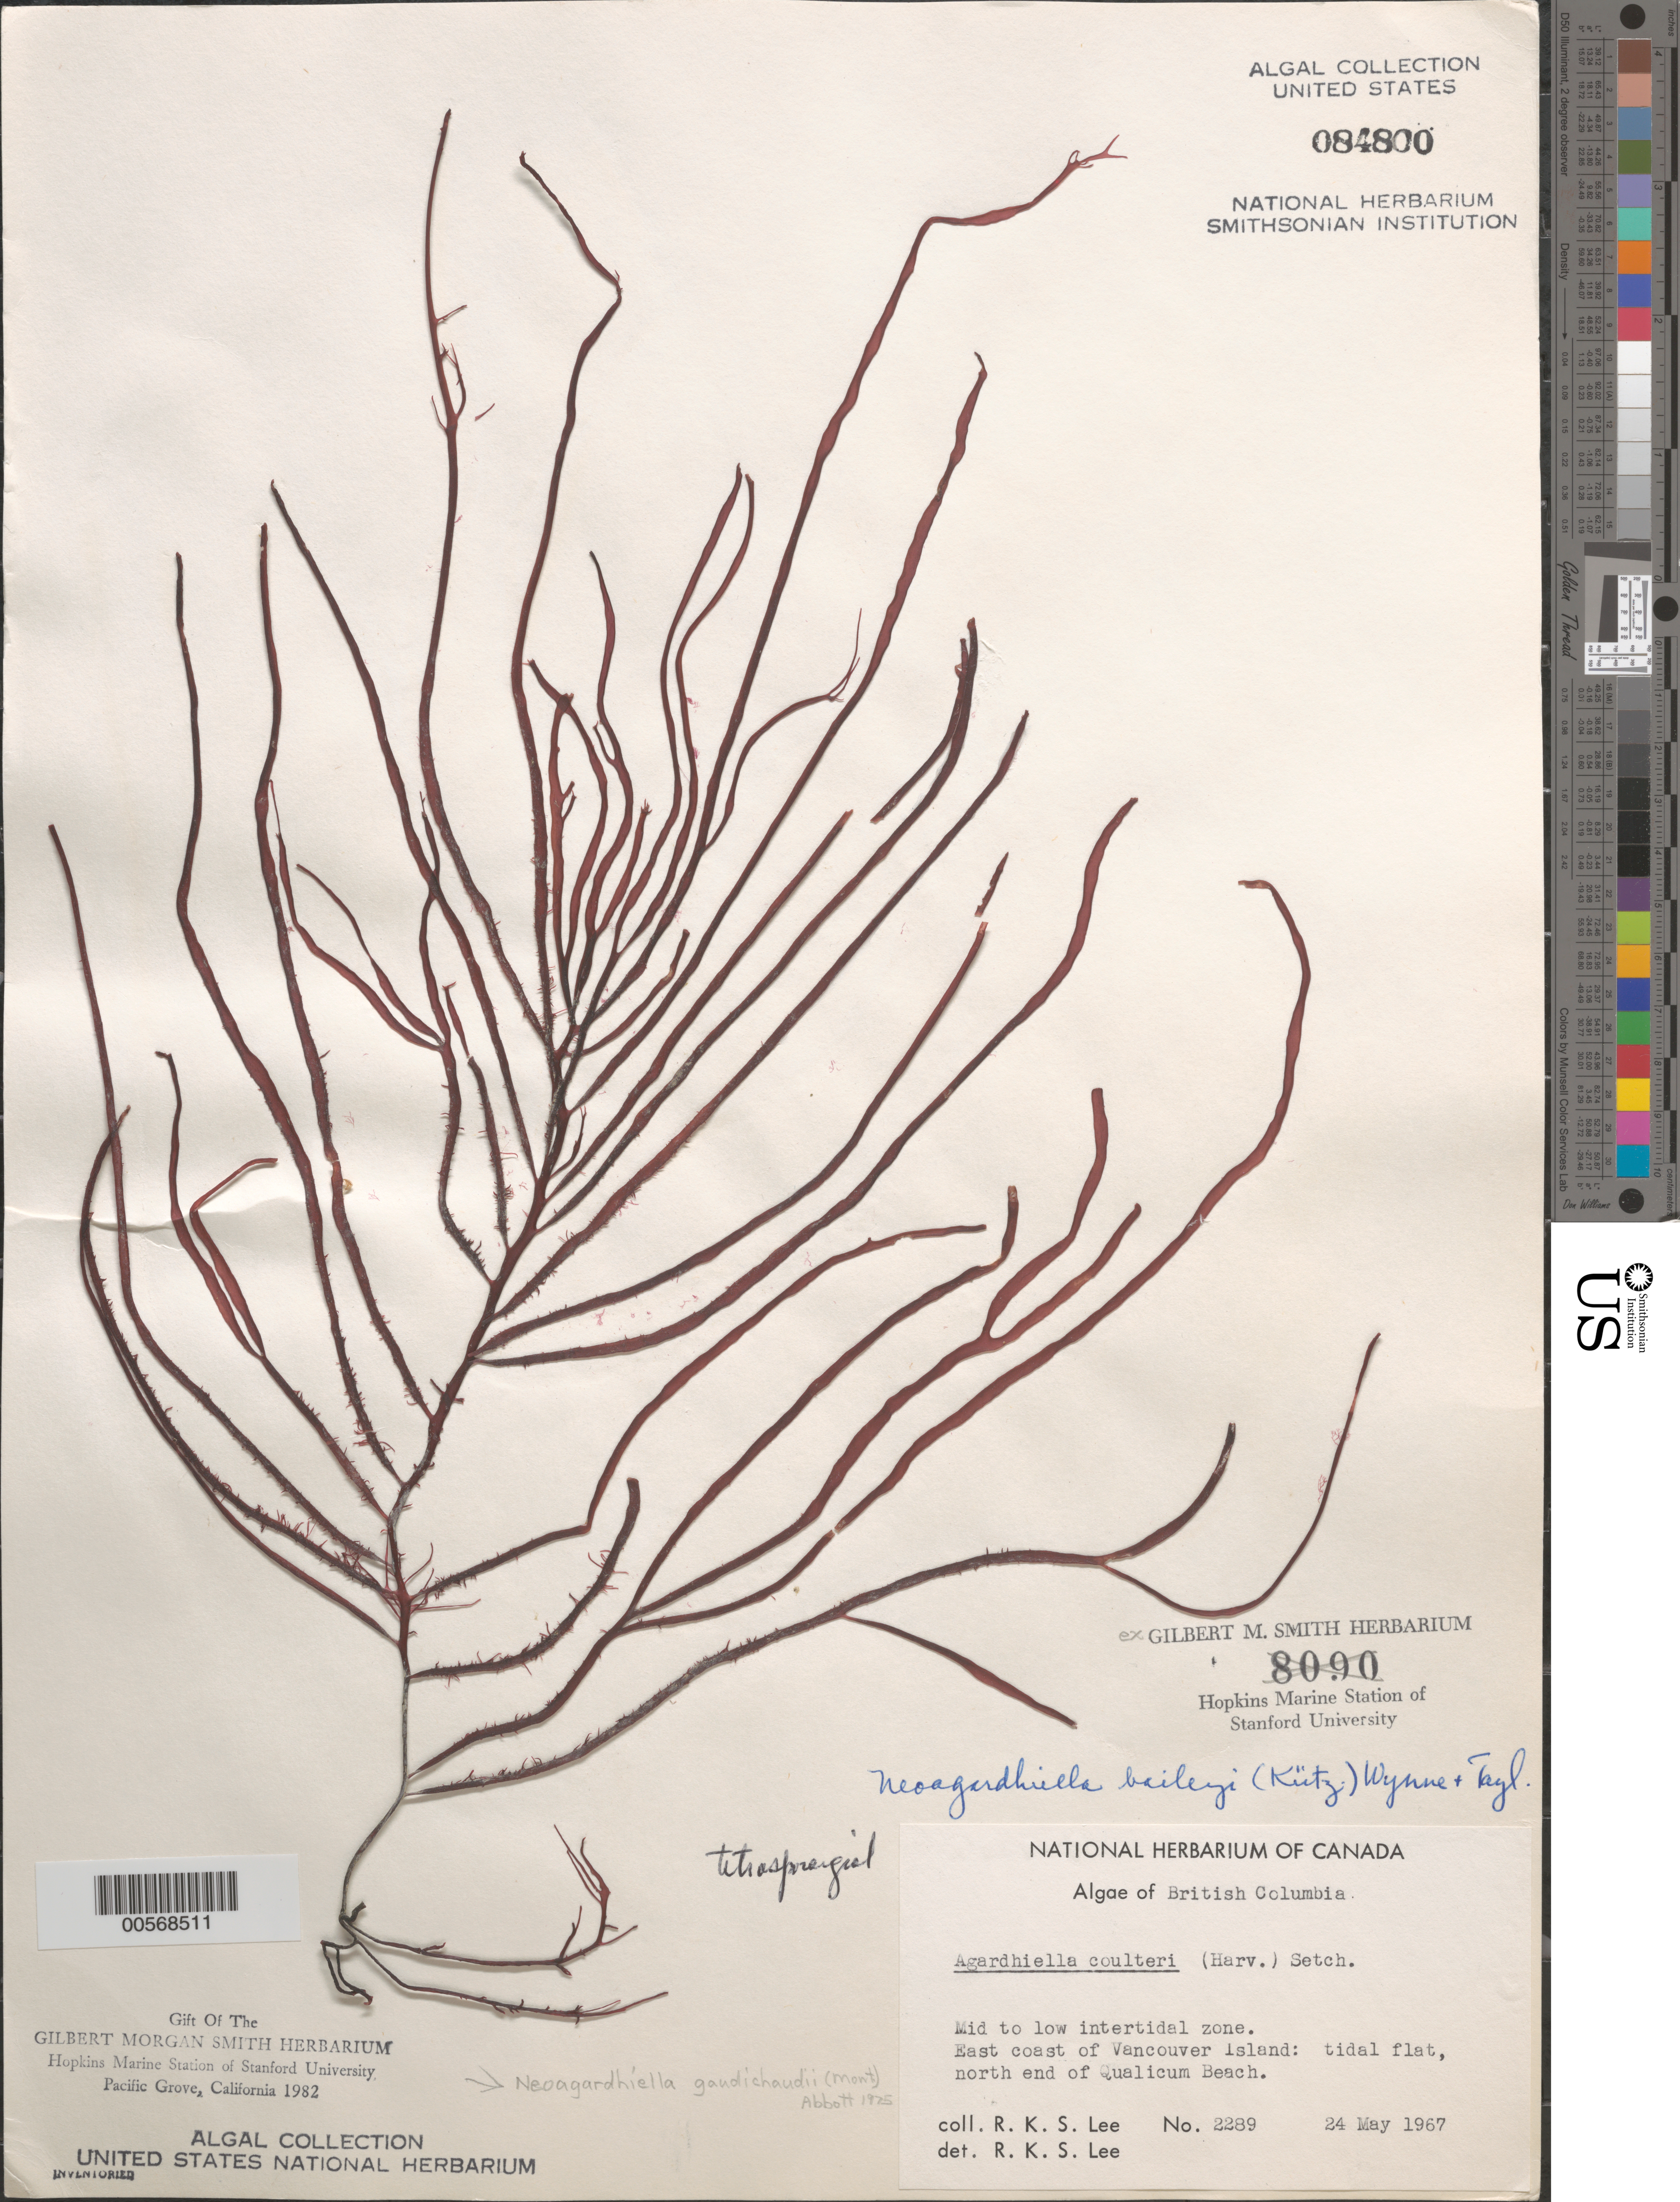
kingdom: Plantae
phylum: Rhodophyta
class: Florideophyceae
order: Gigartinales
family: Solieriaceae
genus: Sarcodiotheca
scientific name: Sarcodiotheca gaudichaudii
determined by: Algae name updating Project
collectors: R. Lee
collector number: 2289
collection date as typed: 24 May 1967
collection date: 1967-05-24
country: Canada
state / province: British Columbia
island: Vancouver Island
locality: Qualicum Beach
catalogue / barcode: US 84800